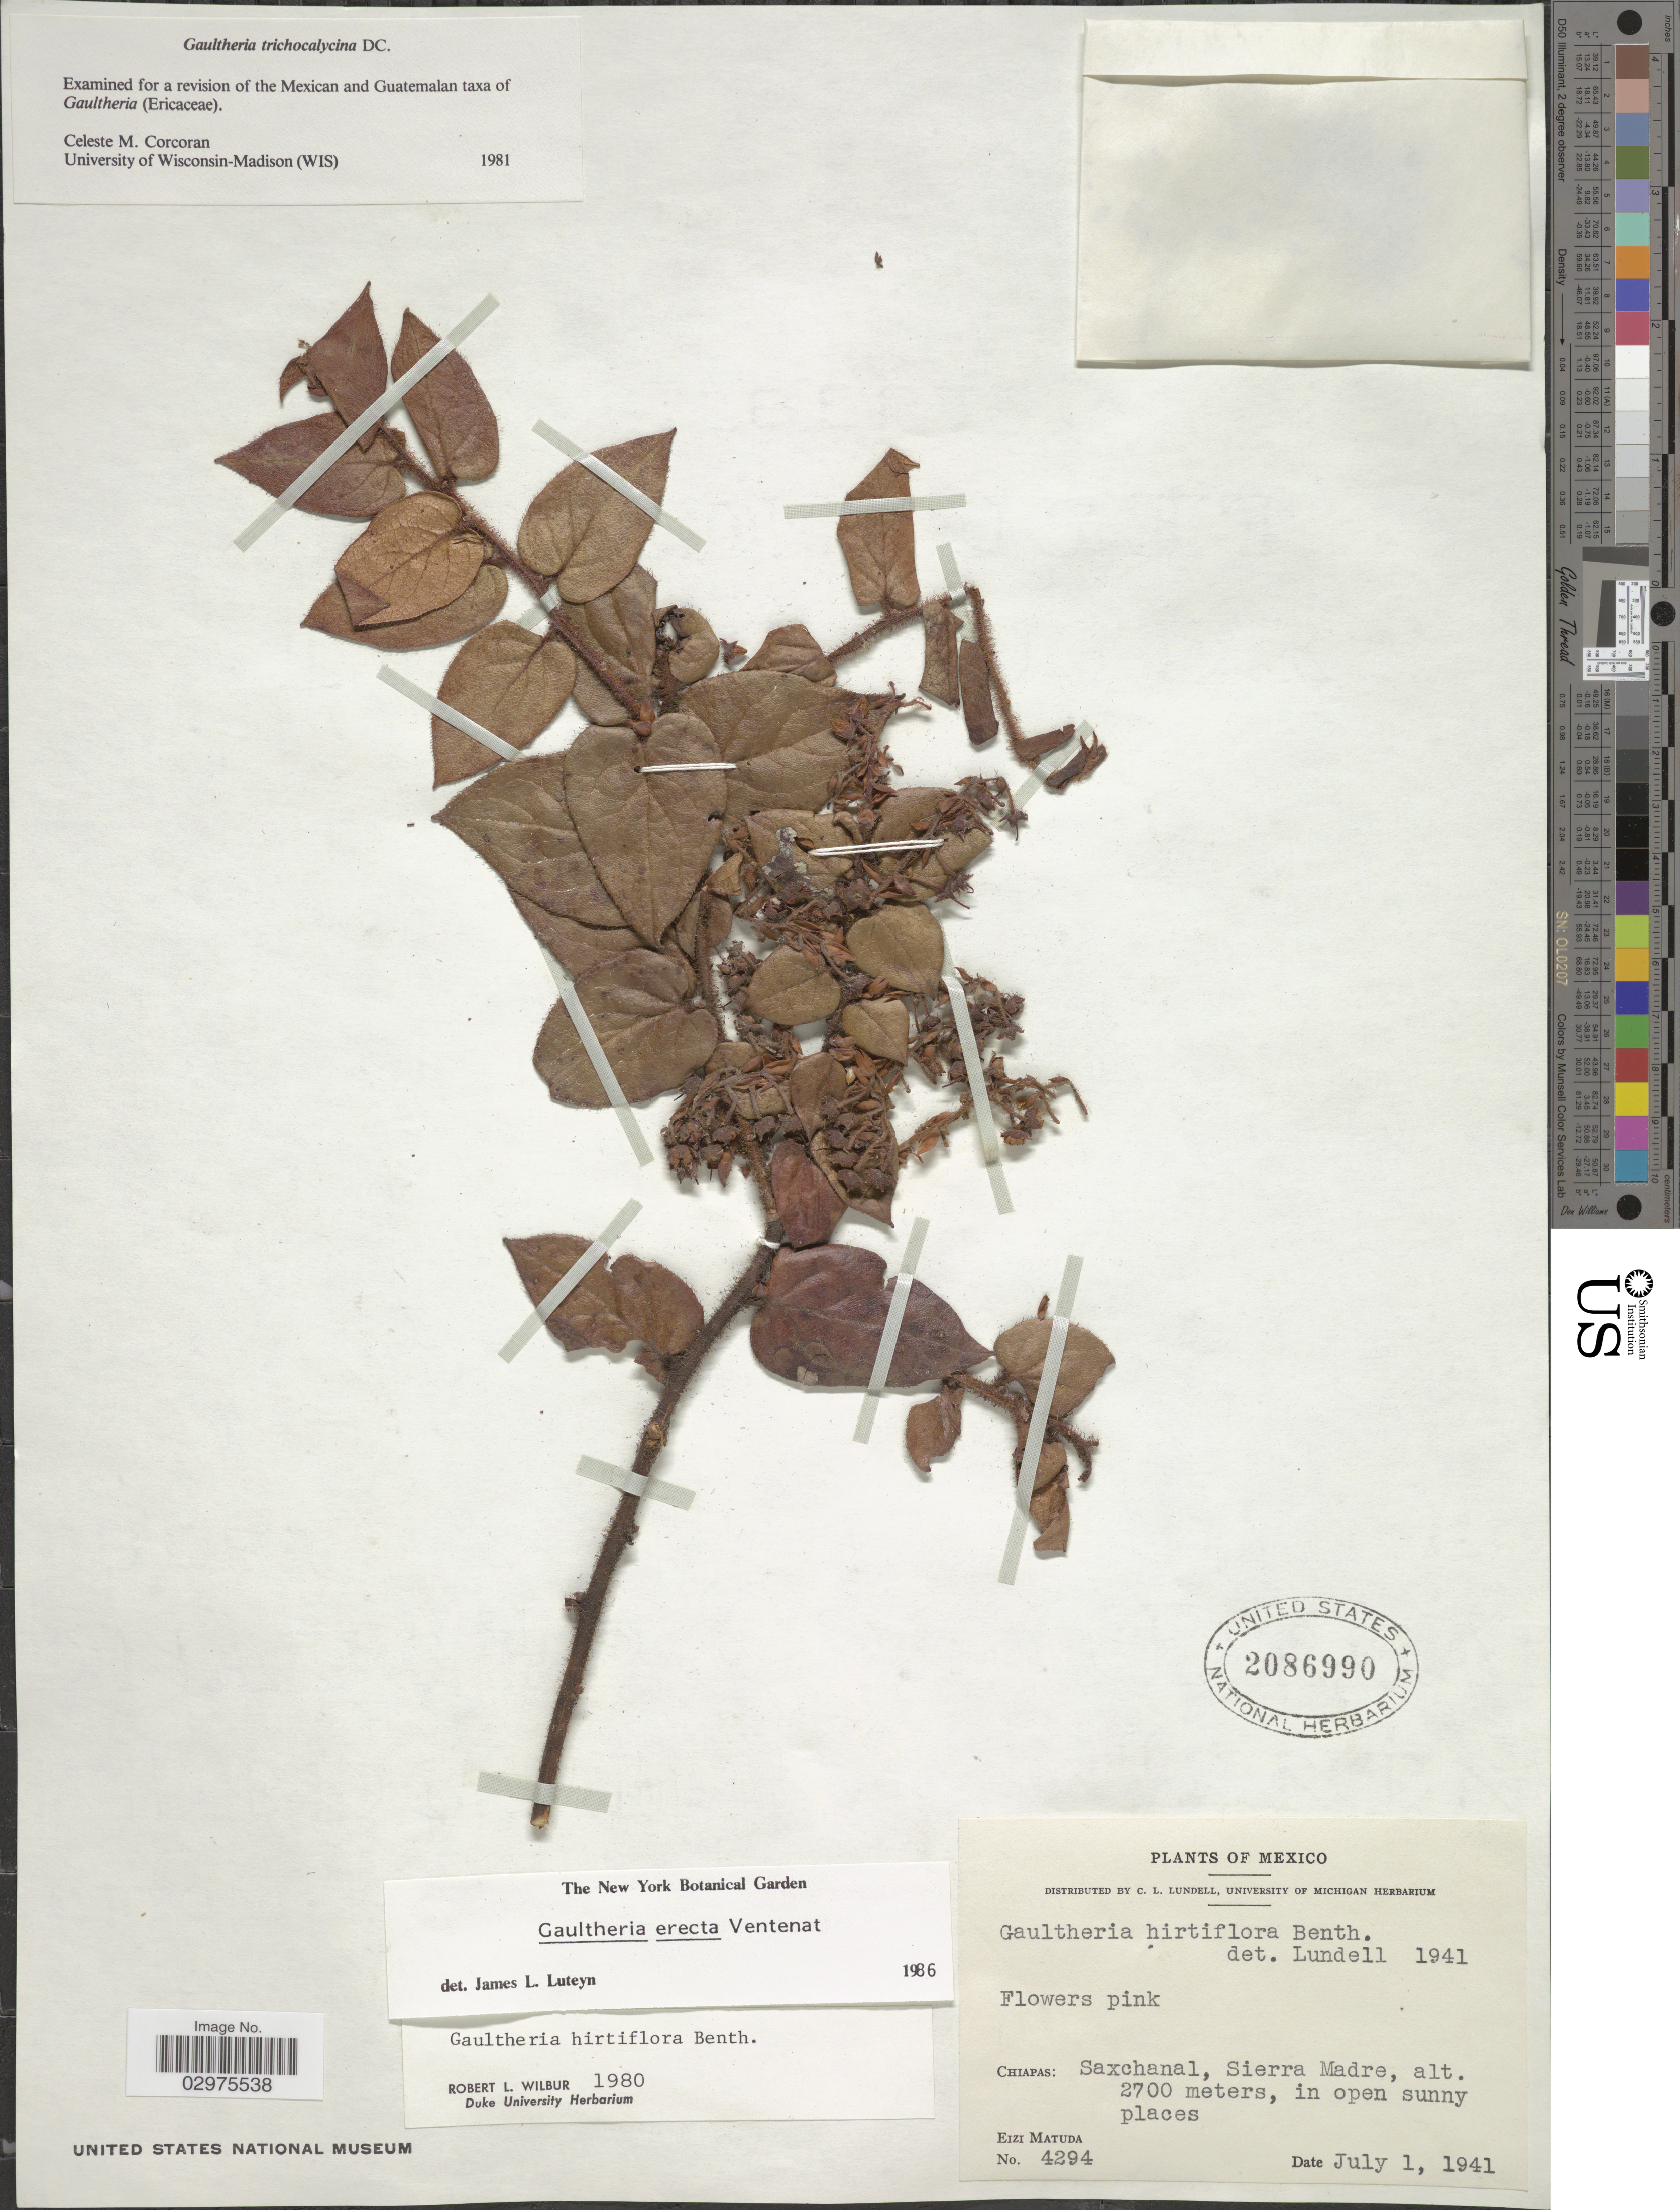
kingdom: Plantae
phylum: Tracheophyta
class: Magnoliopsida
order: Ericales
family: Ericaceae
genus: Gaultheria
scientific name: Gaultheria erecta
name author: Vent.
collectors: E. Matuda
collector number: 4294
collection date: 1941-07-01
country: Mexico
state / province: Chiapas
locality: Saxchanal, Sierra Madre.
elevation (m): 2700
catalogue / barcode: US 2086990